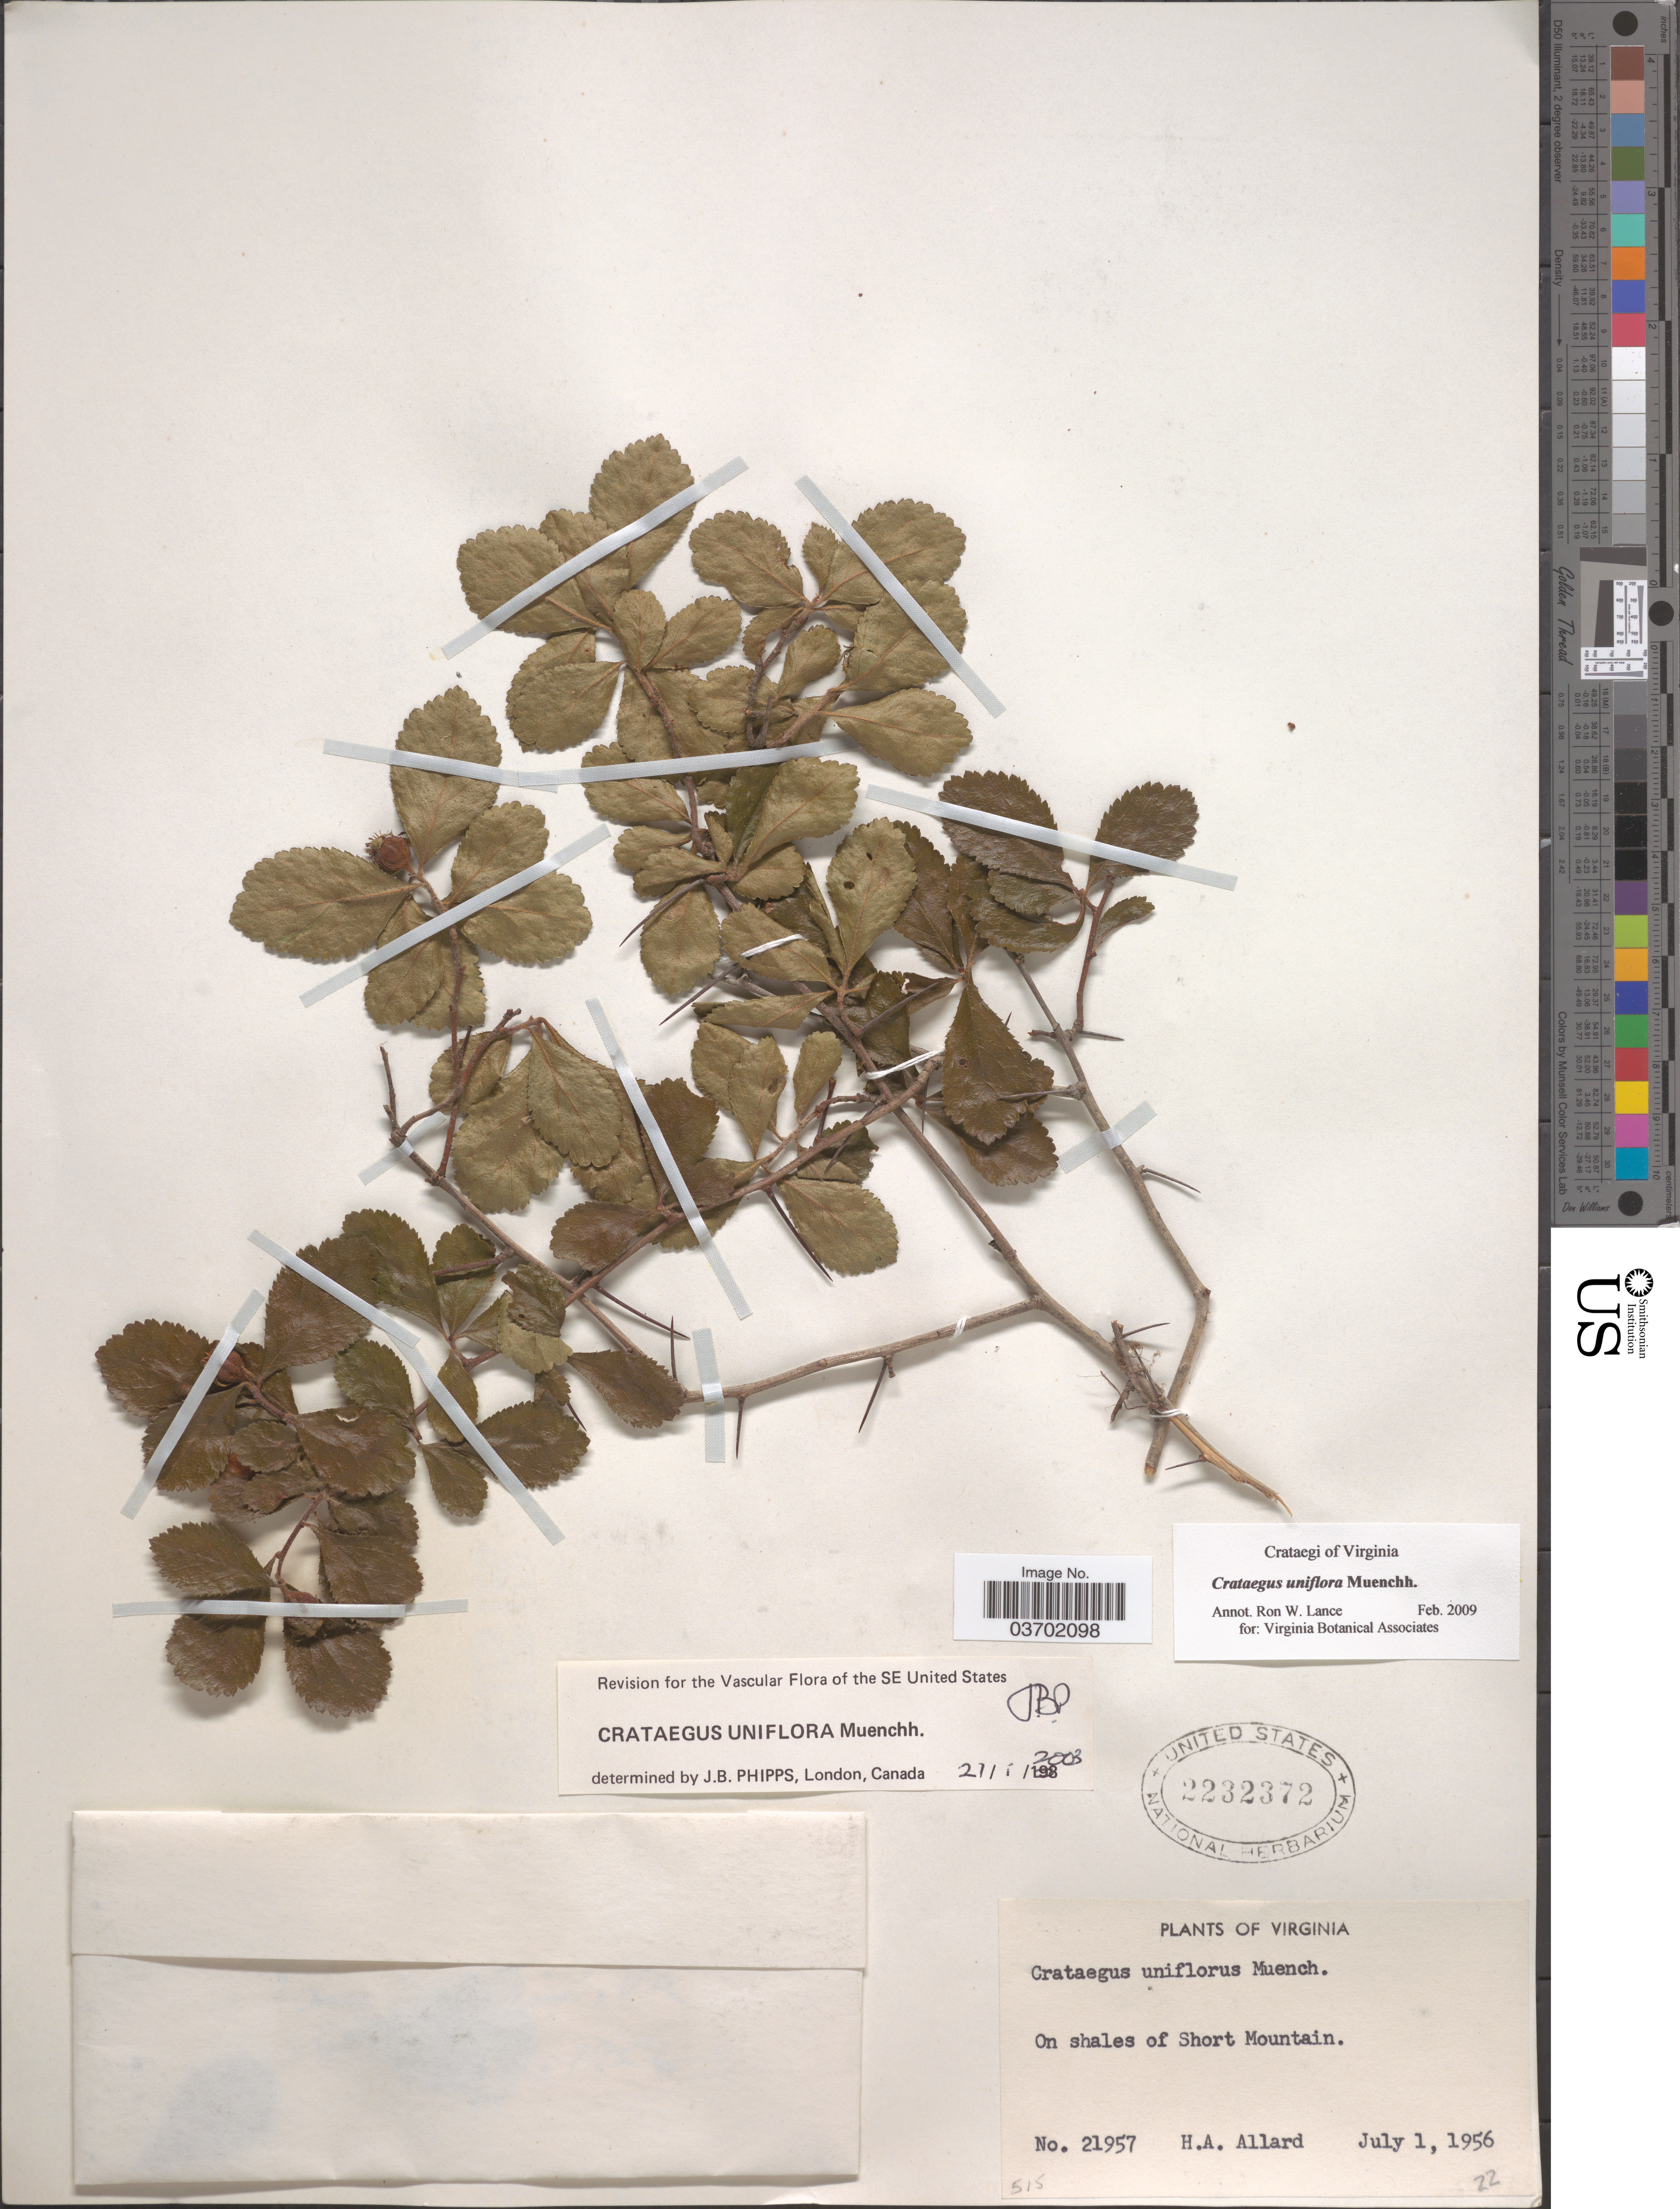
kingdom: Plantae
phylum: Tracheophyta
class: Magnoliopsida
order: Rosales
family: Rosaceae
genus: Crataegus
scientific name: Crataegus uniflora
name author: Münchh.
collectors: H. A. Allard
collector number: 21957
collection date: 1956-07-01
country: United States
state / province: Virginia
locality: On shales of Short Mountain.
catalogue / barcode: US 2232372